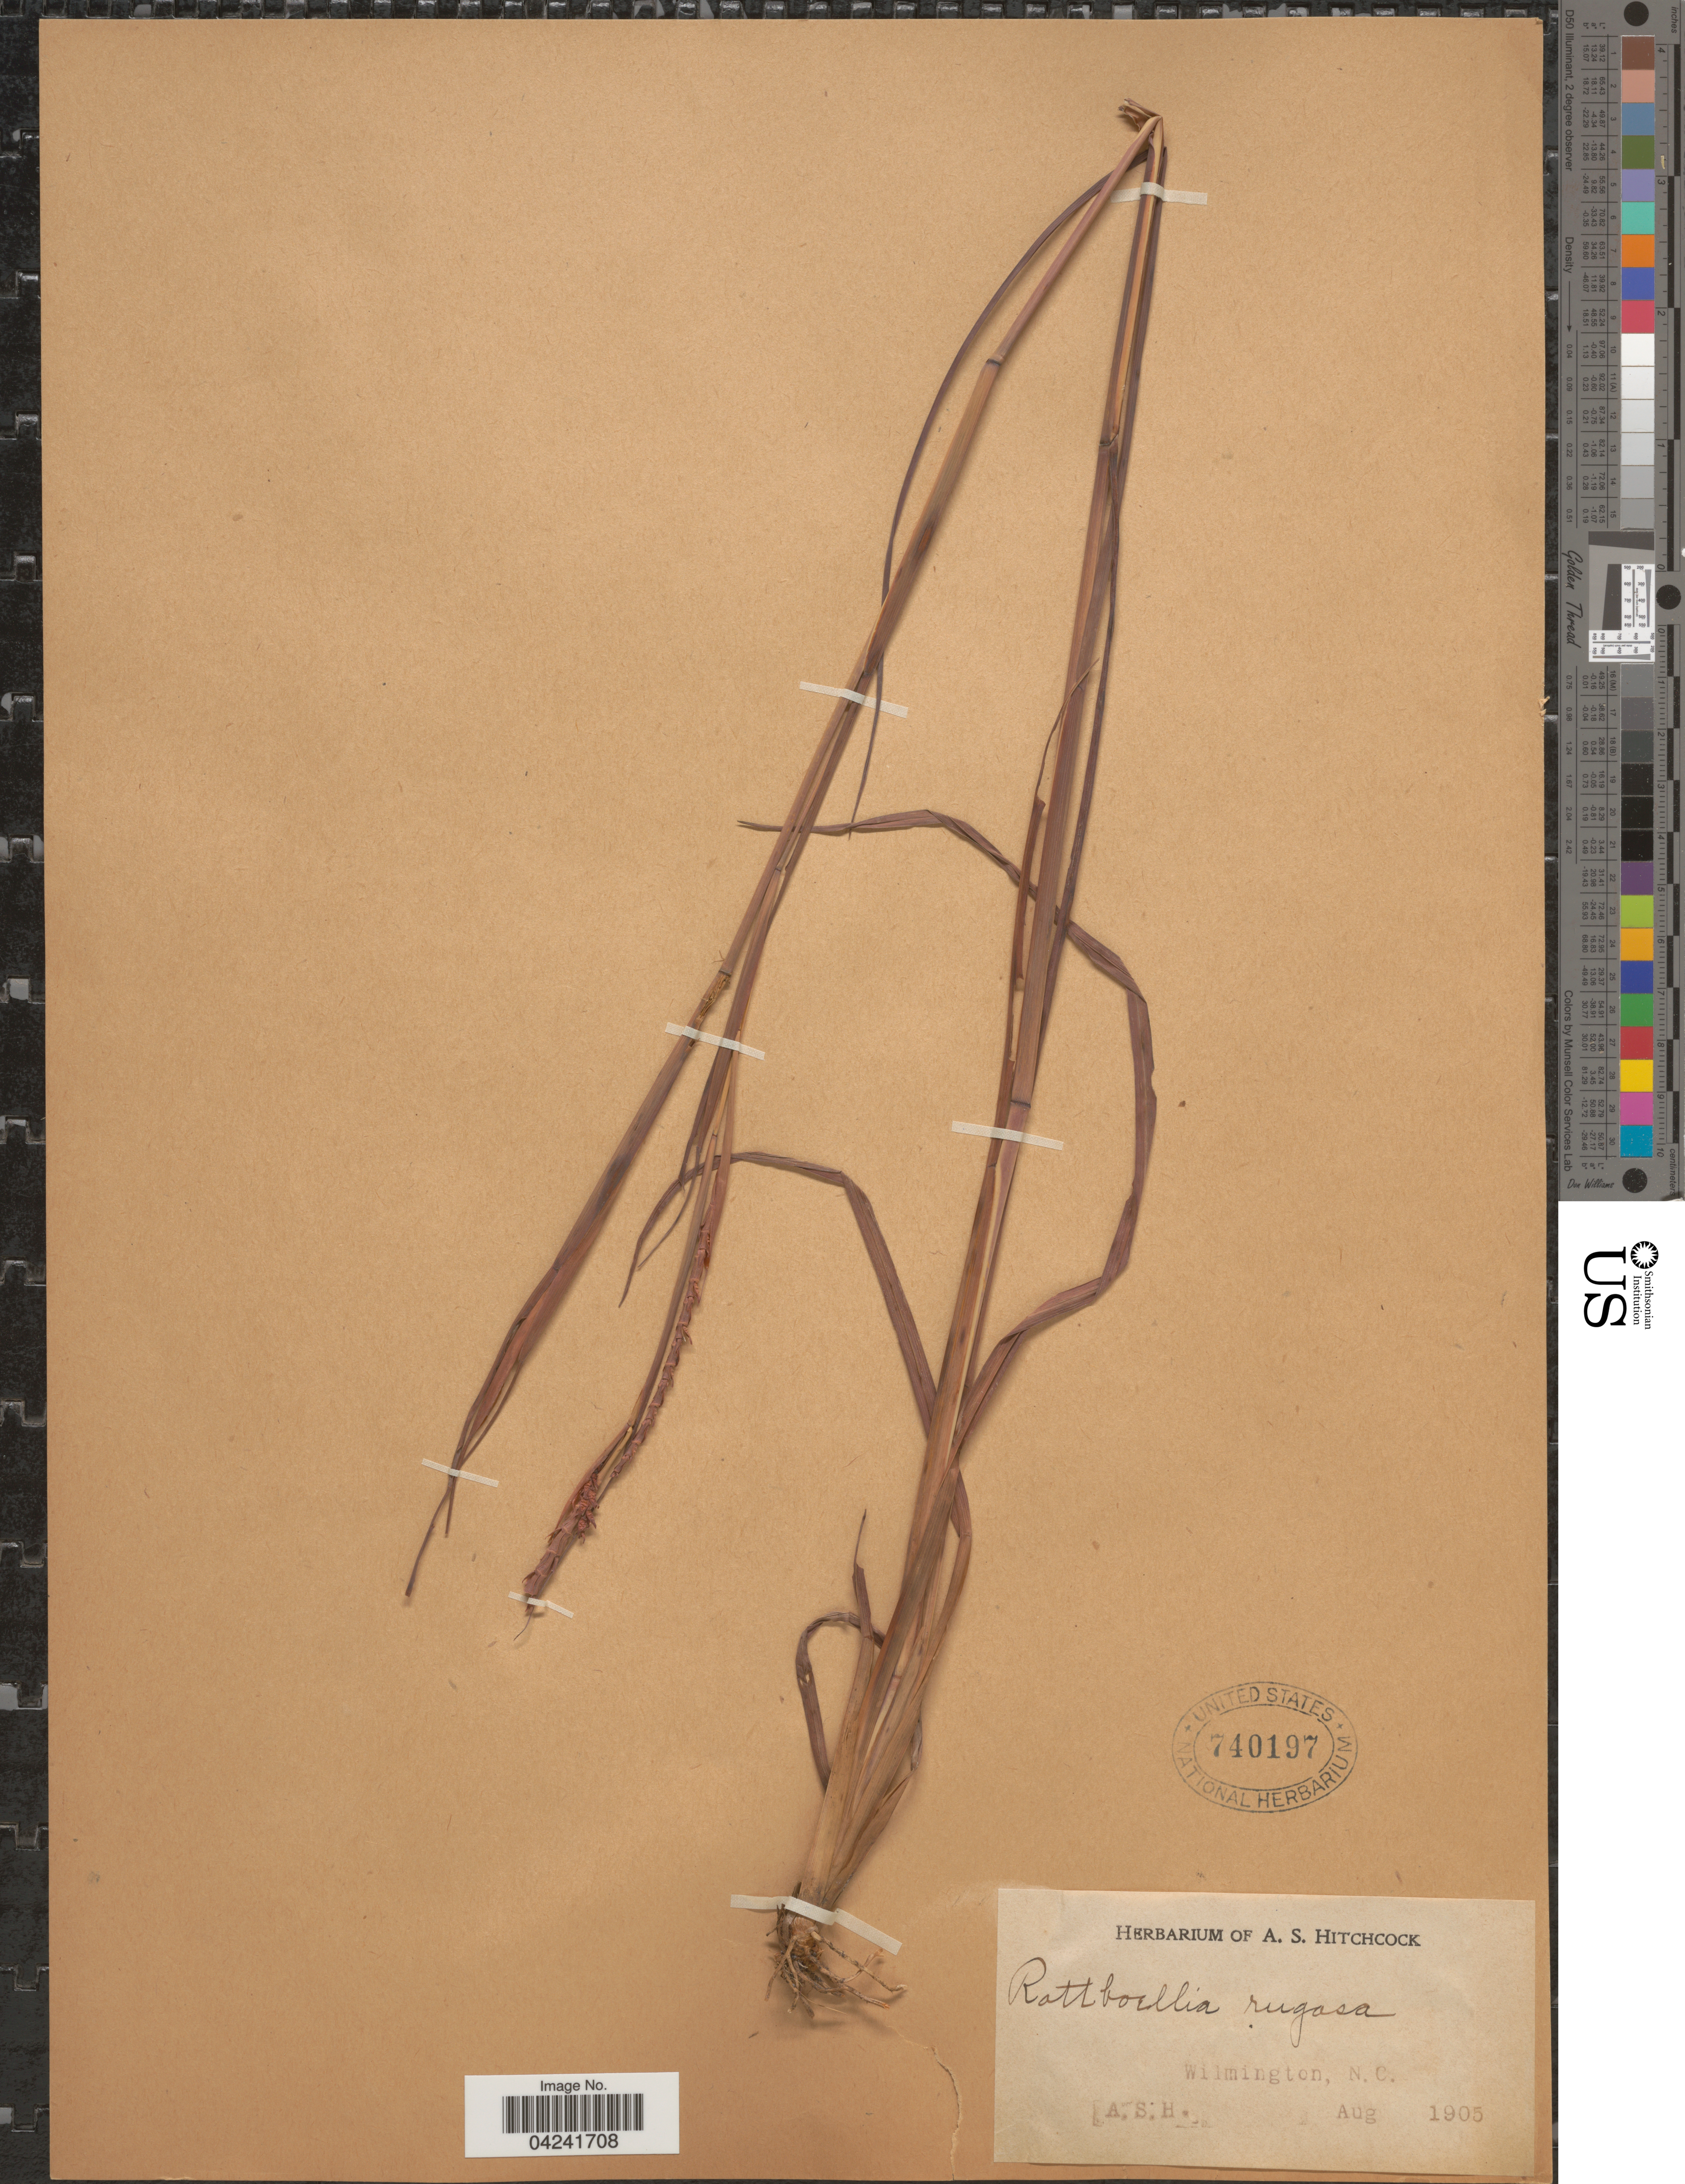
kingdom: Plantae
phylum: Tracheophyta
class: Liliopsida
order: Poales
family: Poaceae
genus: Mnesithea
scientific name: Mnesithea rugosa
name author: (Nutt.) de Koning & Sosef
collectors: A. S. Hitchcock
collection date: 1905-08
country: United States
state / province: North Carolina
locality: Wilmington.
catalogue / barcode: US 740197